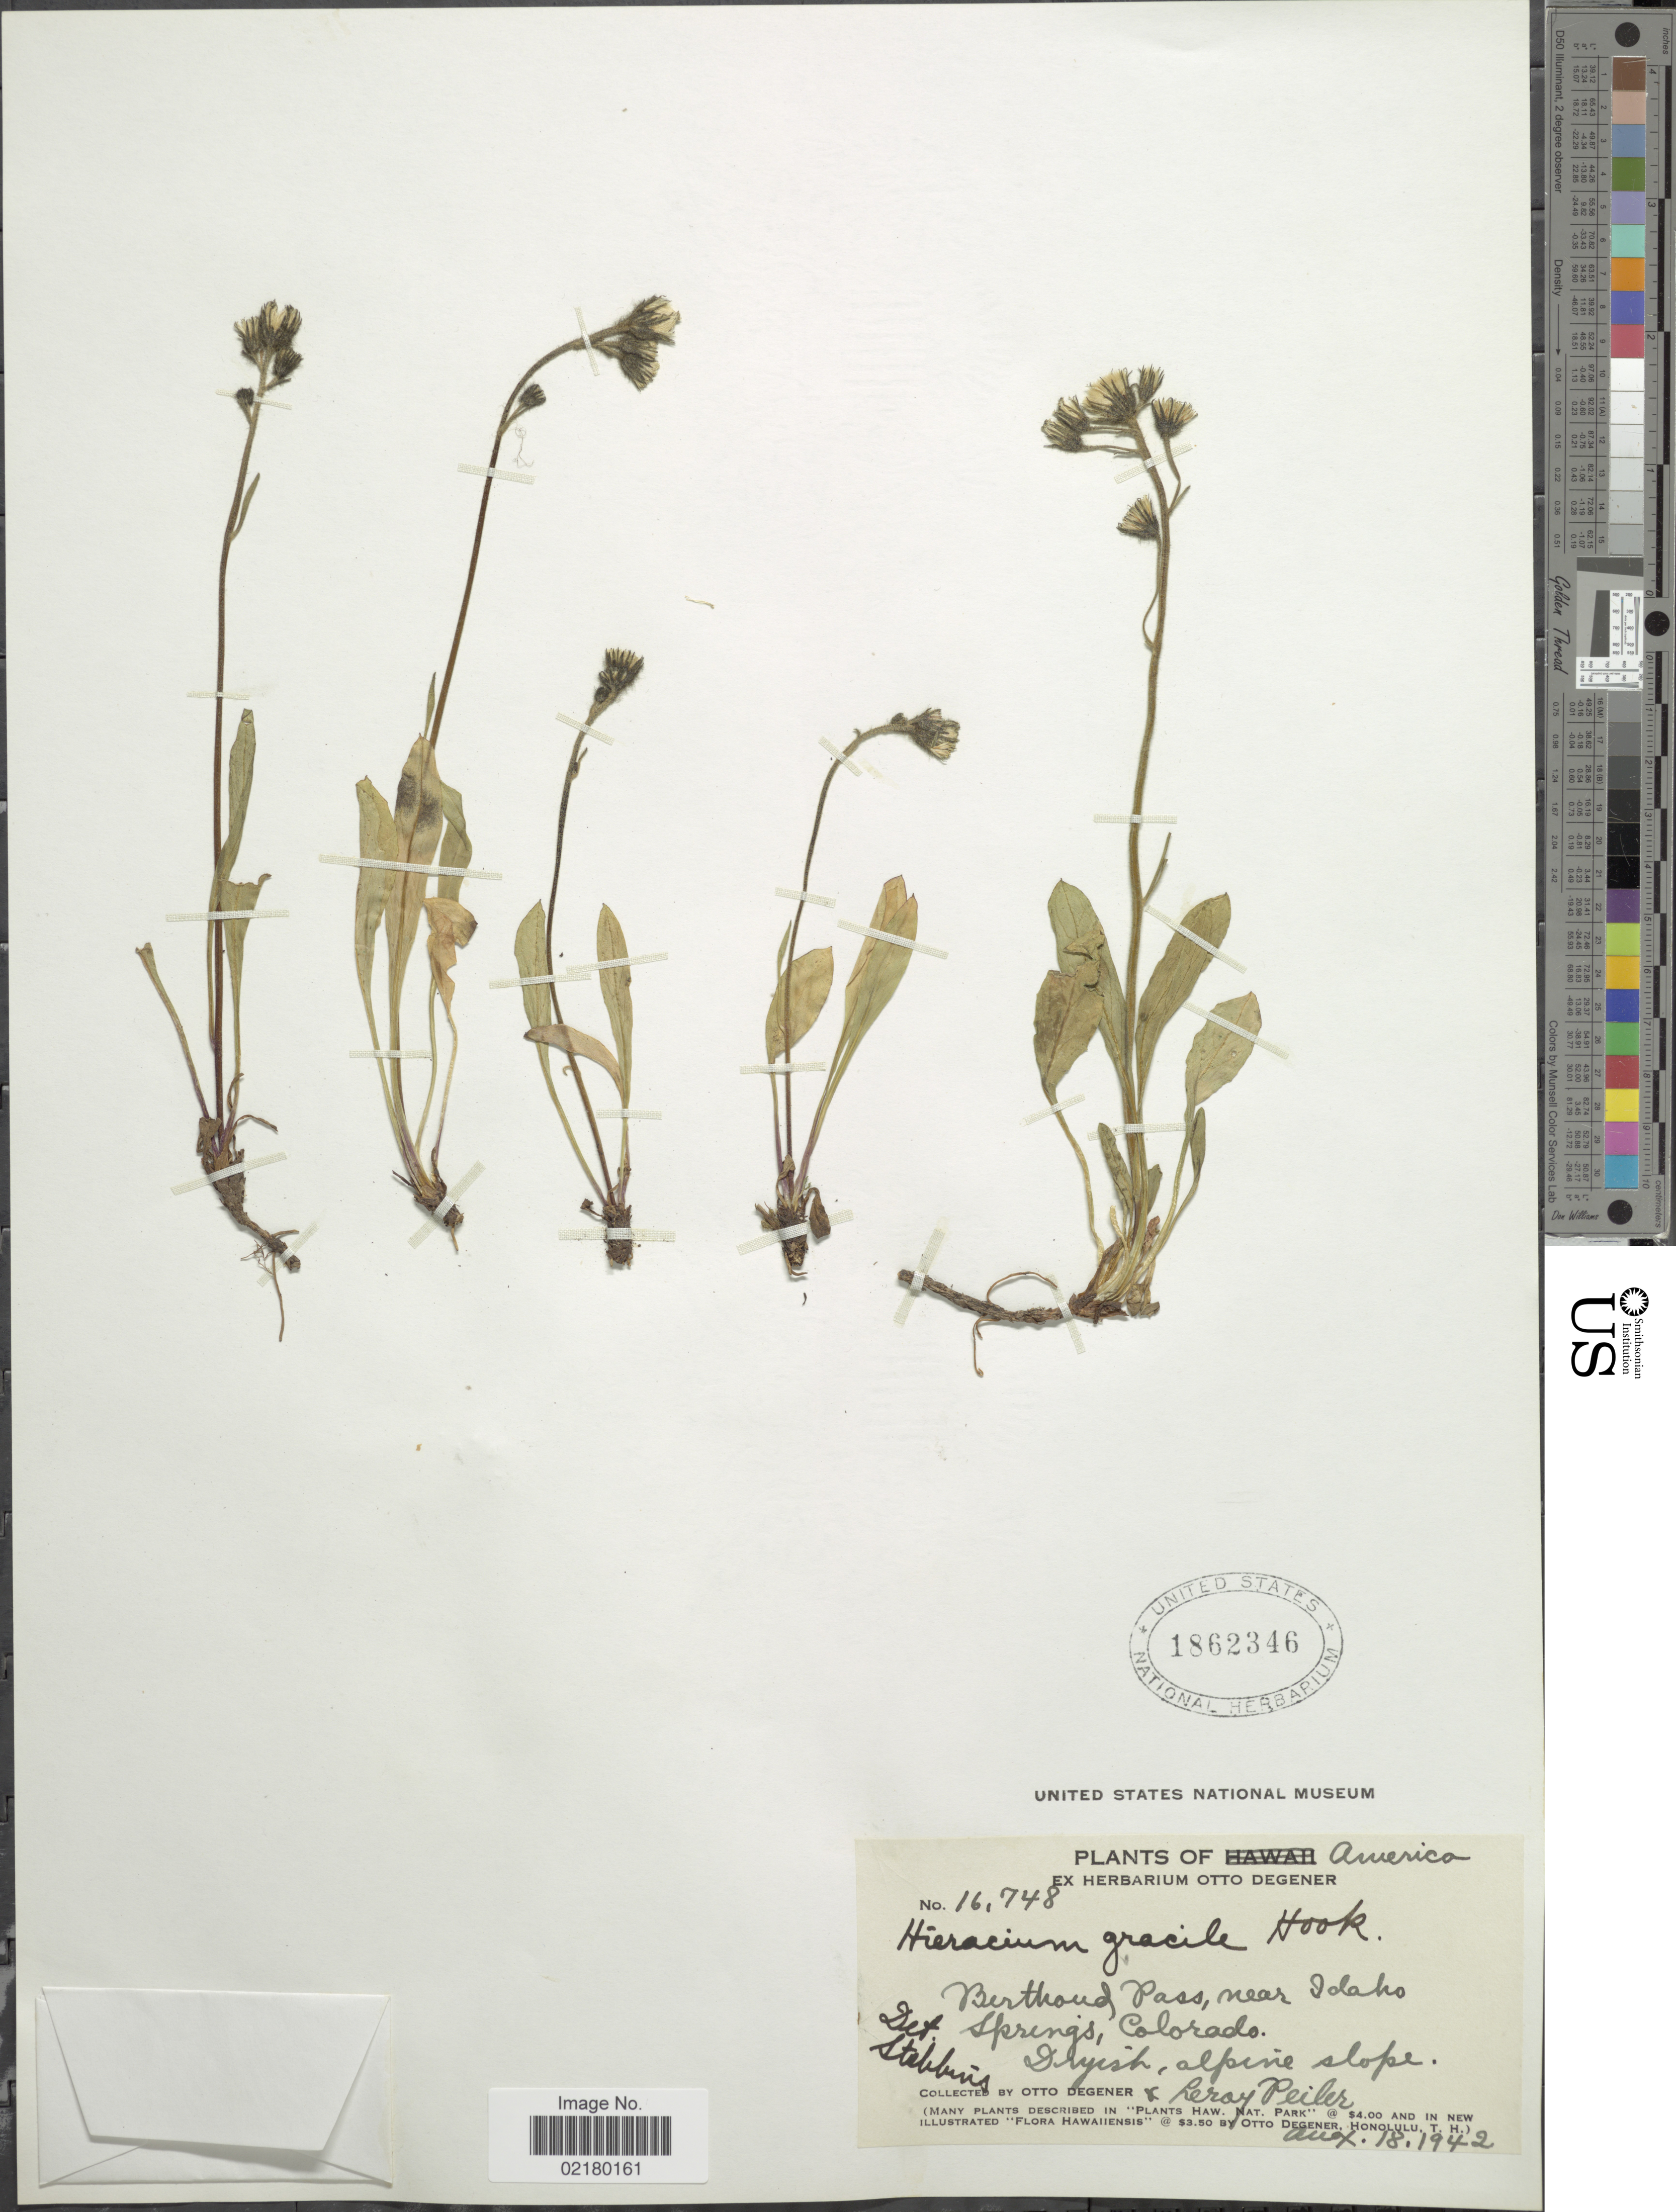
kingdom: Plantae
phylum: Tracheophyta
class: Magnoliopsida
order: Asterales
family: Asteraceae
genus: Hieracium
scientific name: Hieracium triste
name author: Willd. ex Spreng.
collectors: O. Degener & L. Peiler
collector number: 16748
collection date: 1942-09-18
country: United States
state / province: Colorado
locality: Berthoud Pass, near Idaho springs, Colorado, dryish, alpine slope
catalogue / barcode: US 1862346